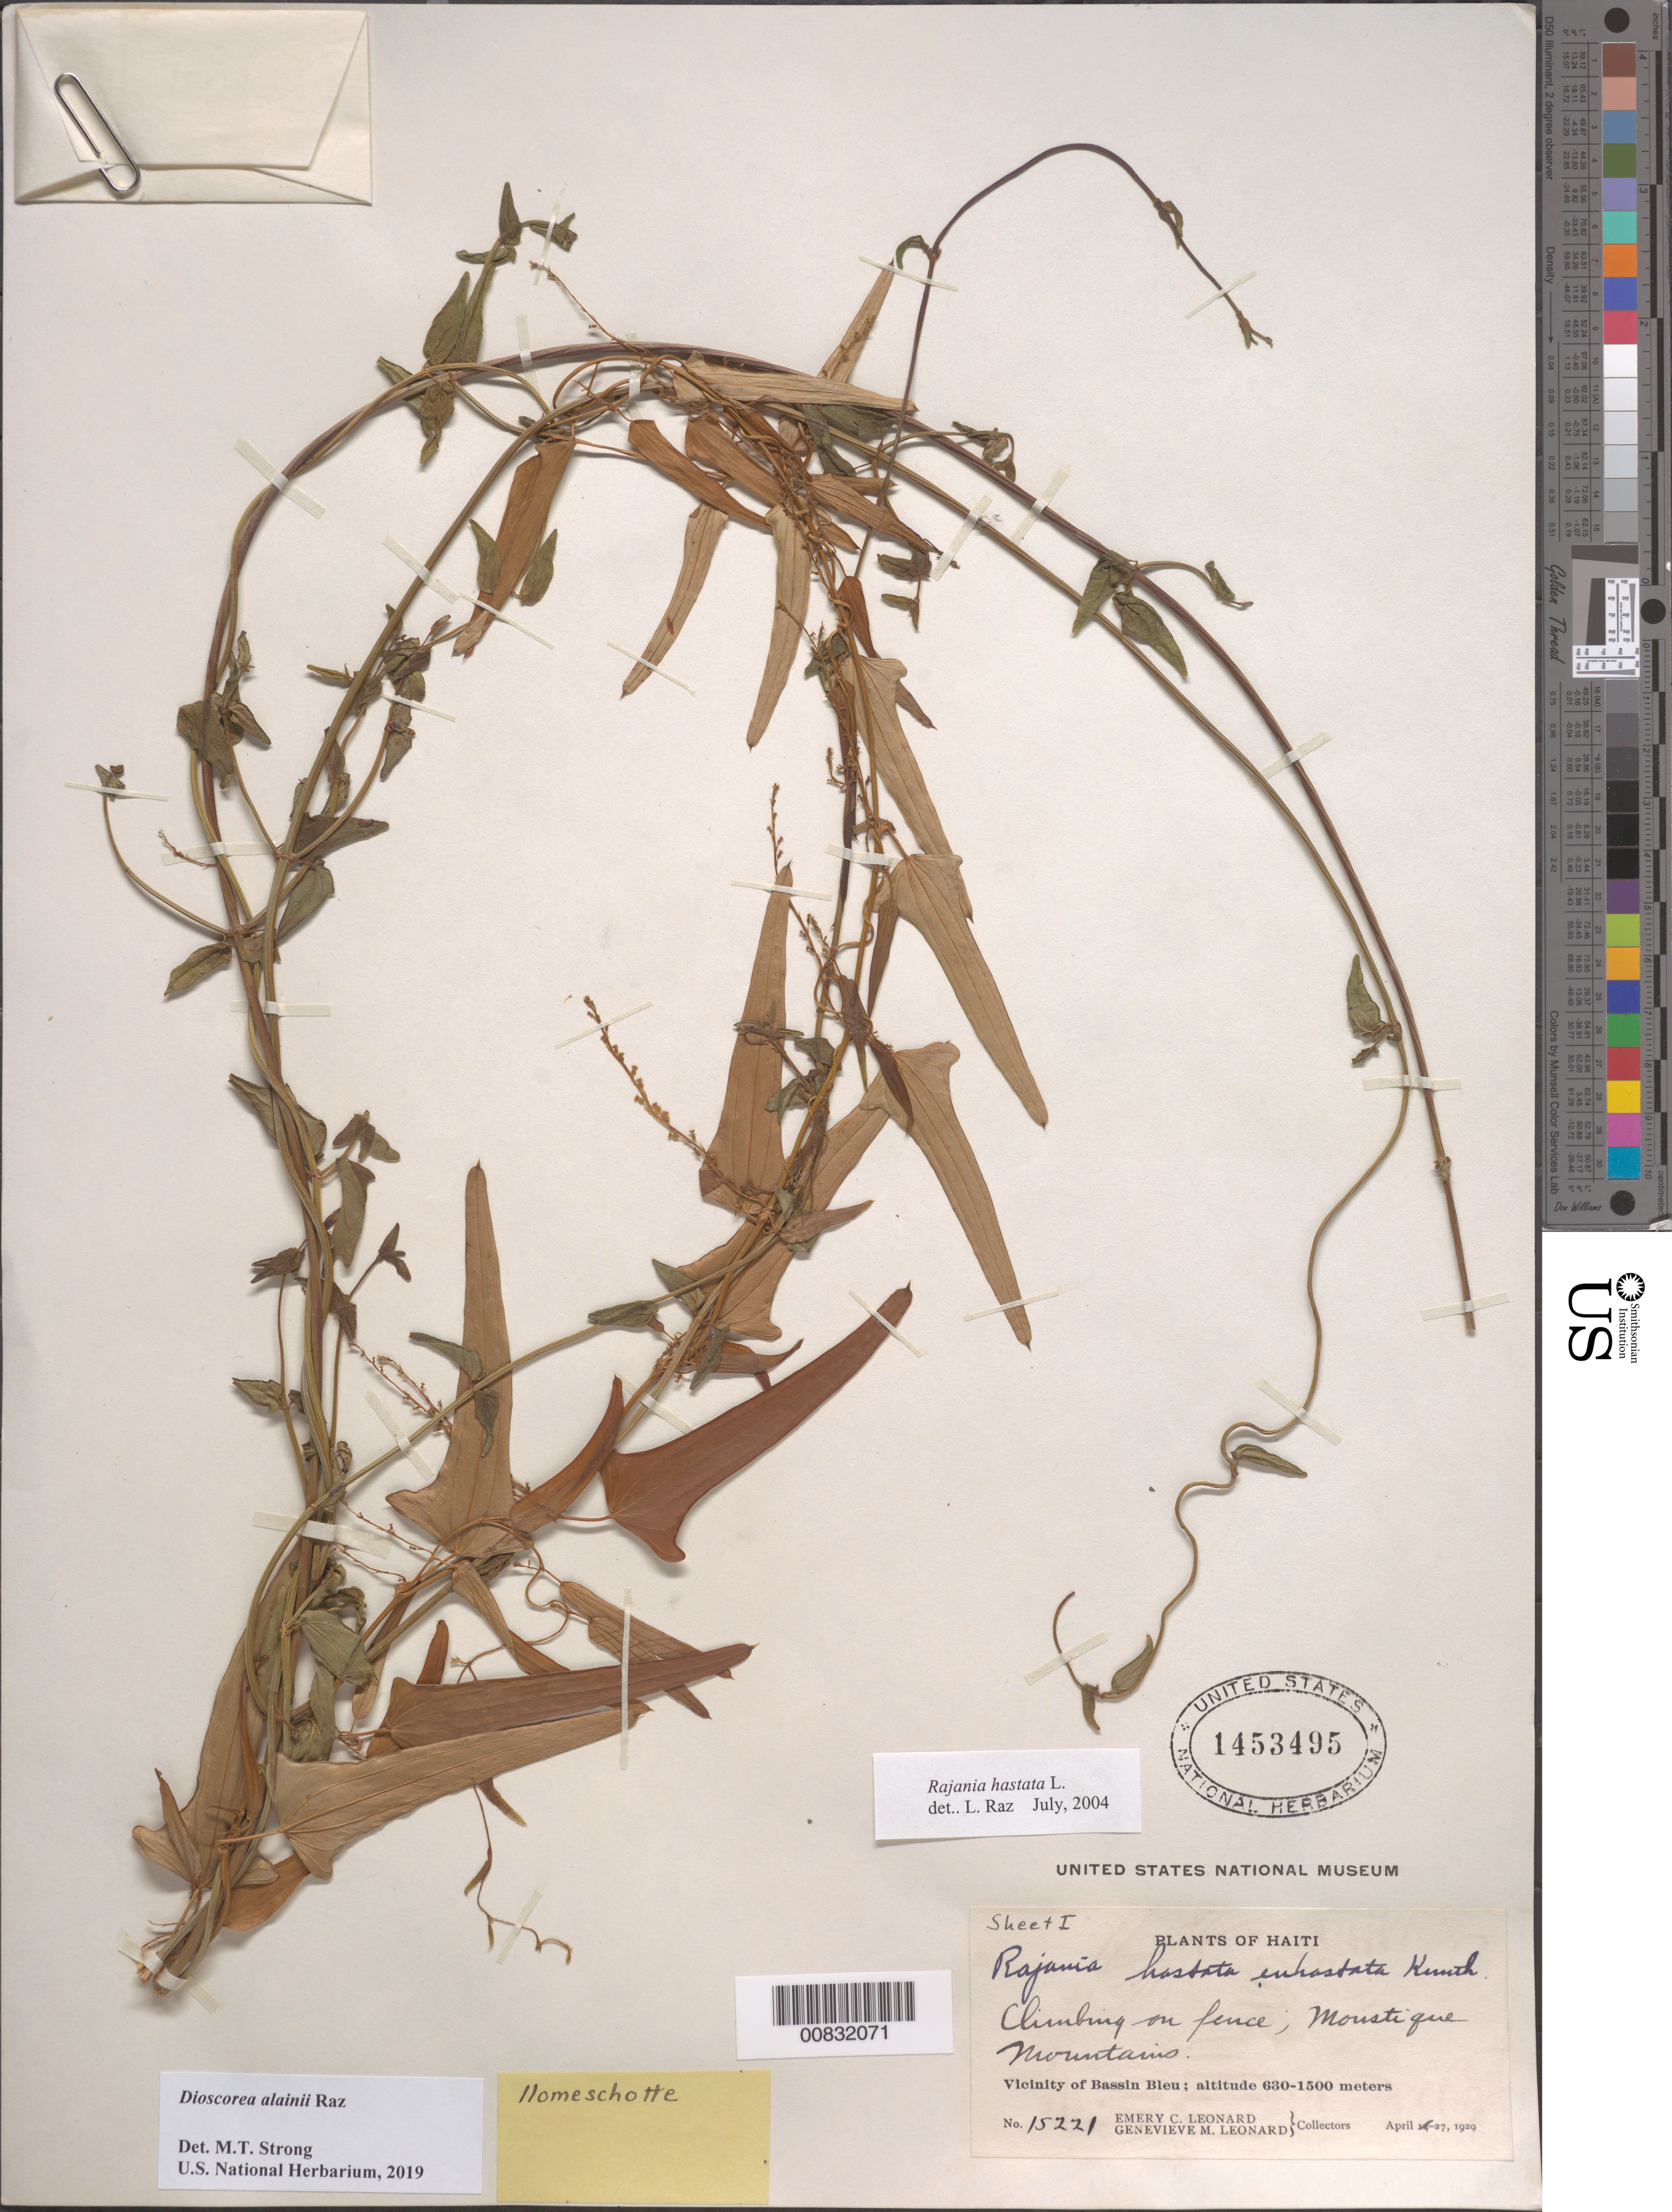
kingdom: Plantae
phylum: Tracheophyta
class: Liliopsida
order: Dioscoreales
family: Dioscoreaceae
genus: Dioscorea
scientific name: Dioscorea alainii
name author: Raz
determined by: Strong, M. T., (US), Smithsonian Institution - National Museum of Natural History (UNITED STATES)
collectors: E. C. Leonard & G. M. Leonard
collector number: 15221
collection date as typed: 27 Apr 1929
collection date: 1929-04-27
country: Haiti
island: Hispaniola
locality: Vicinity of Bassin Bleu. Moustique Mountains.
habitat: Climbing on fence.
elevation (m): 630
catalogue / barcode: US 1453495